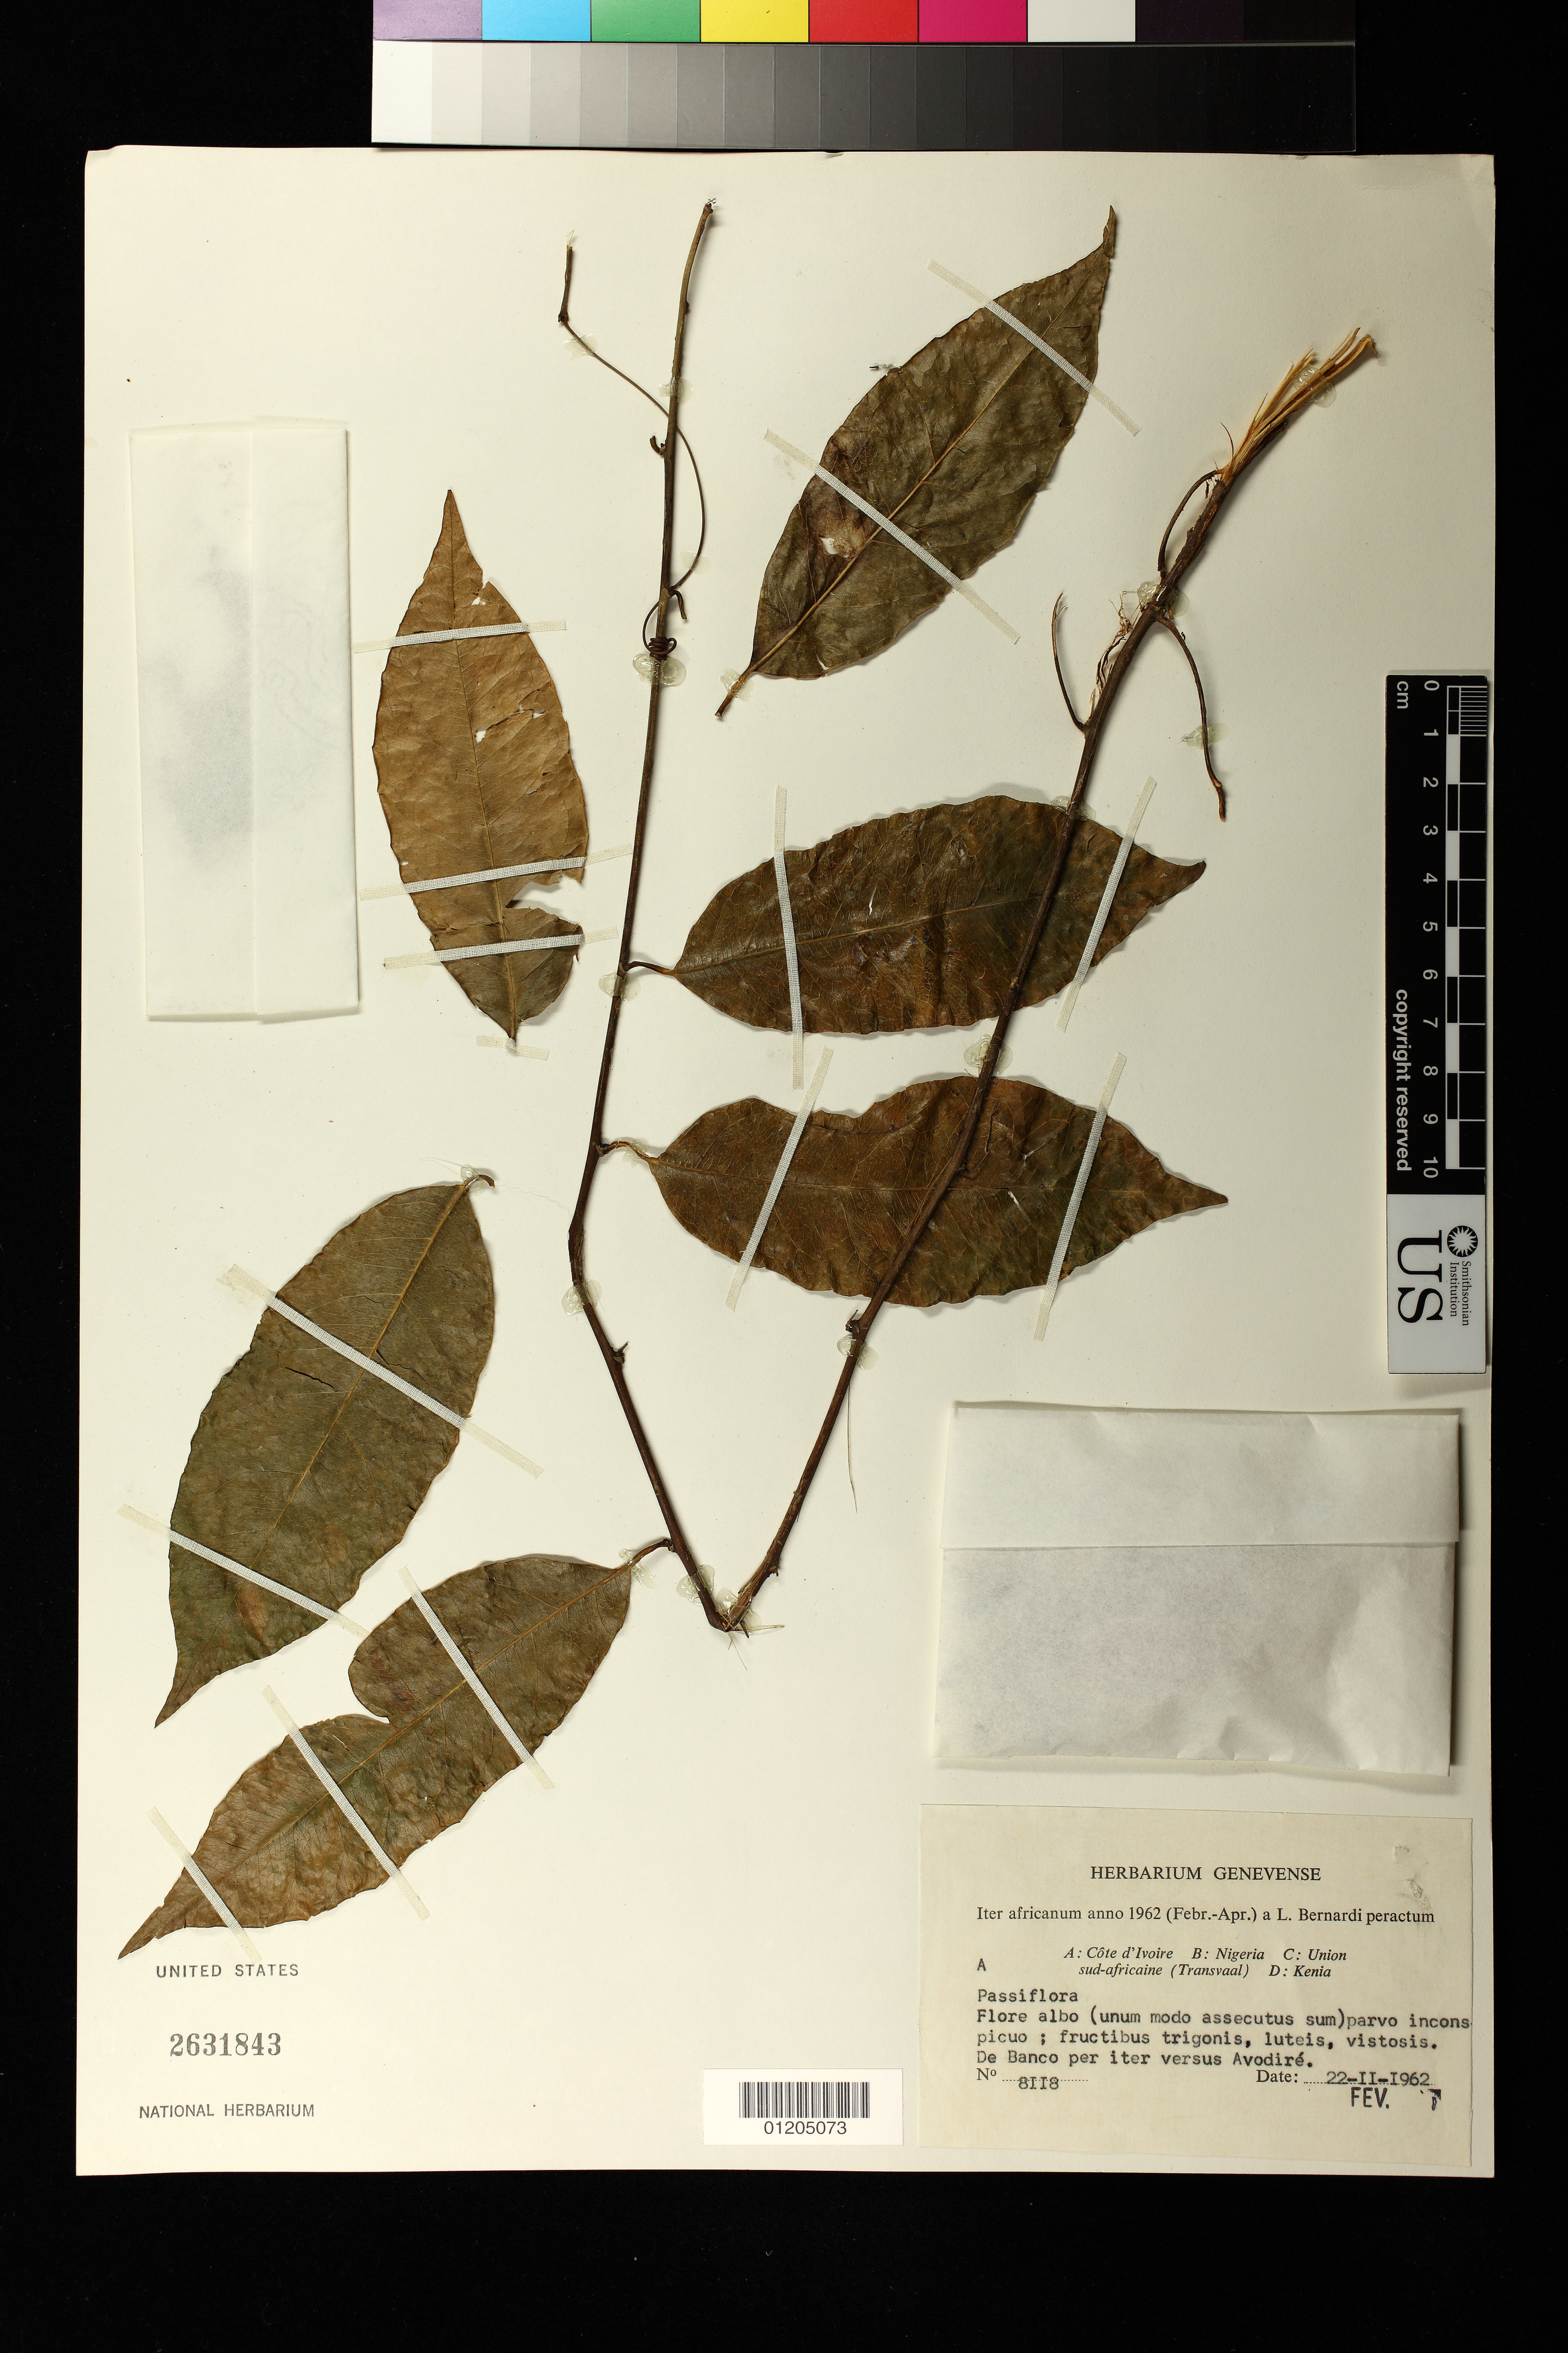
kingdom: Plantae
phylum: Tracheophyta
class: Magnoliopsida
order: Malpighiales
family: Passifloraceae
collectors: Fev.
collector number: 8118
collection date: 1962-02-22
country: Ivory Coast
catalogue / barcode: US 2631843